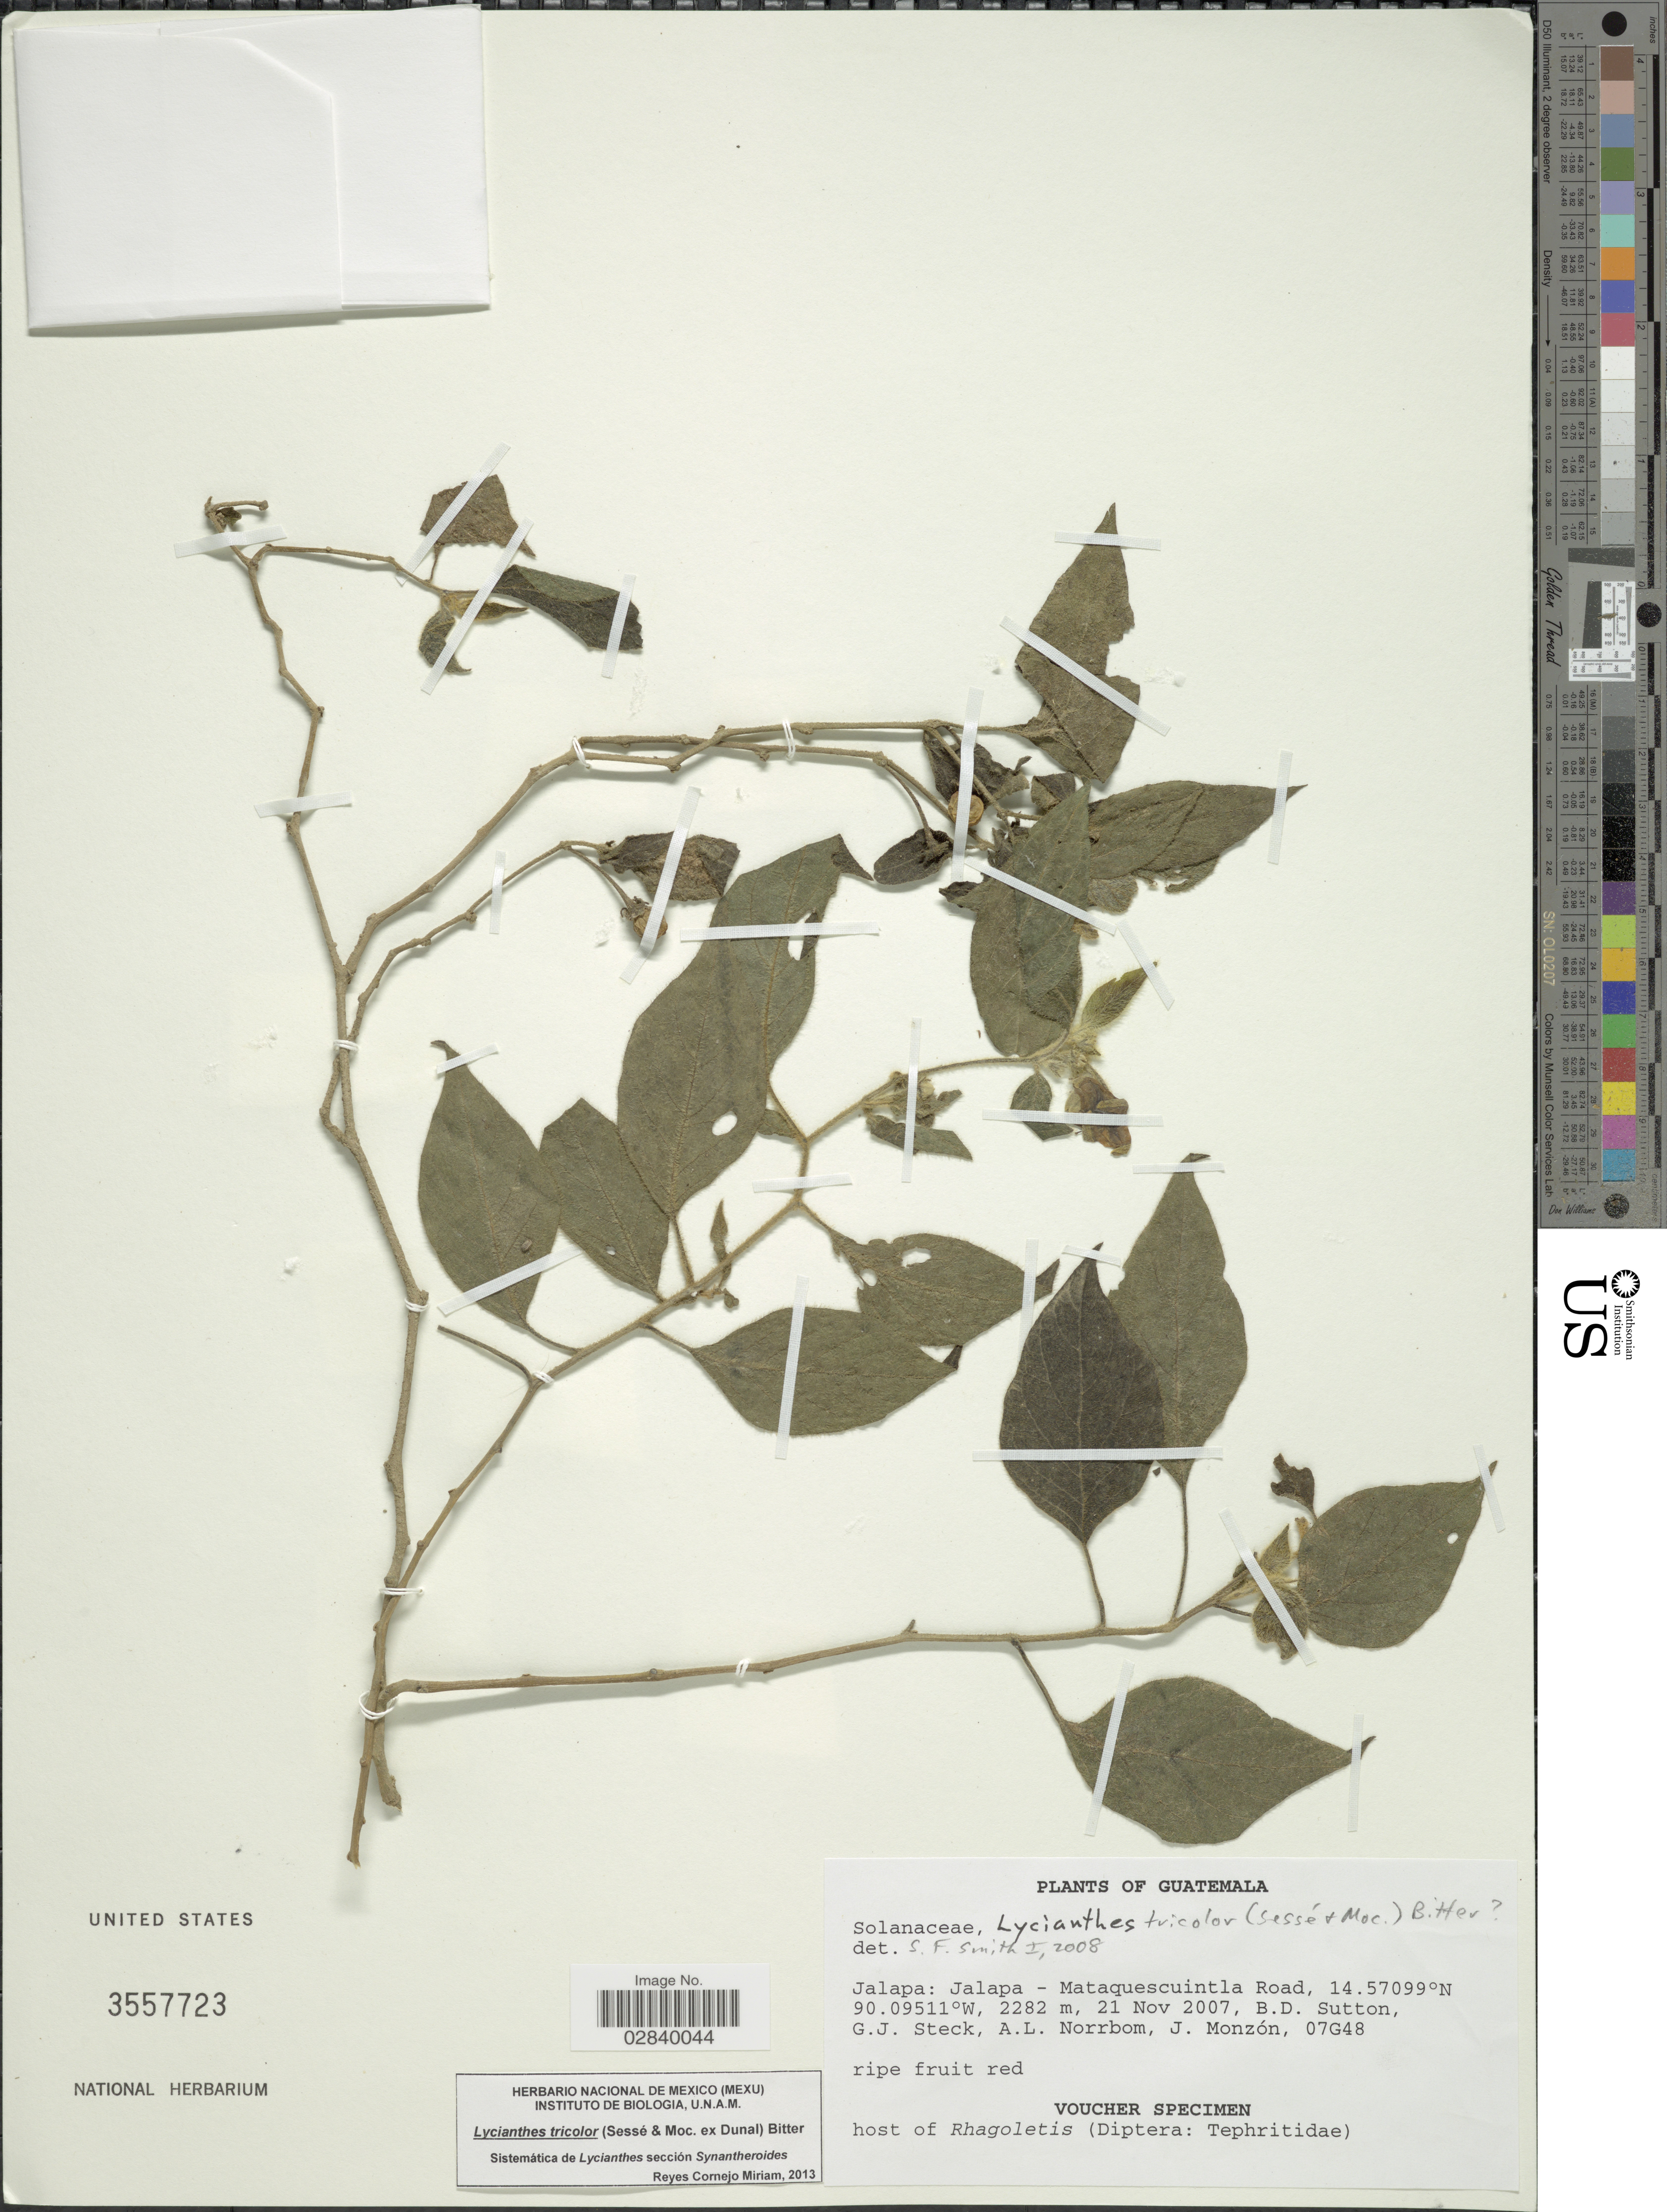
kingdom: Plantae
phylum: Tracheophyta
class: Magnoliopsida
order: Solanales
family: Solanaceae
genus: Lycianthes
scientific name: Lycianthes tricolor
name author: (Dunal) Bitter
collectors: B. Sutton, G. Steck, A. L. Norrbom & J. Monzon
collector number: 07G48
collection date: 2007-11-21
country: Guatemala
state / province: Jalapa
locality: Mataquescuintla Road.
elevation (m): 2282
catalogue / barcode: US 3557723